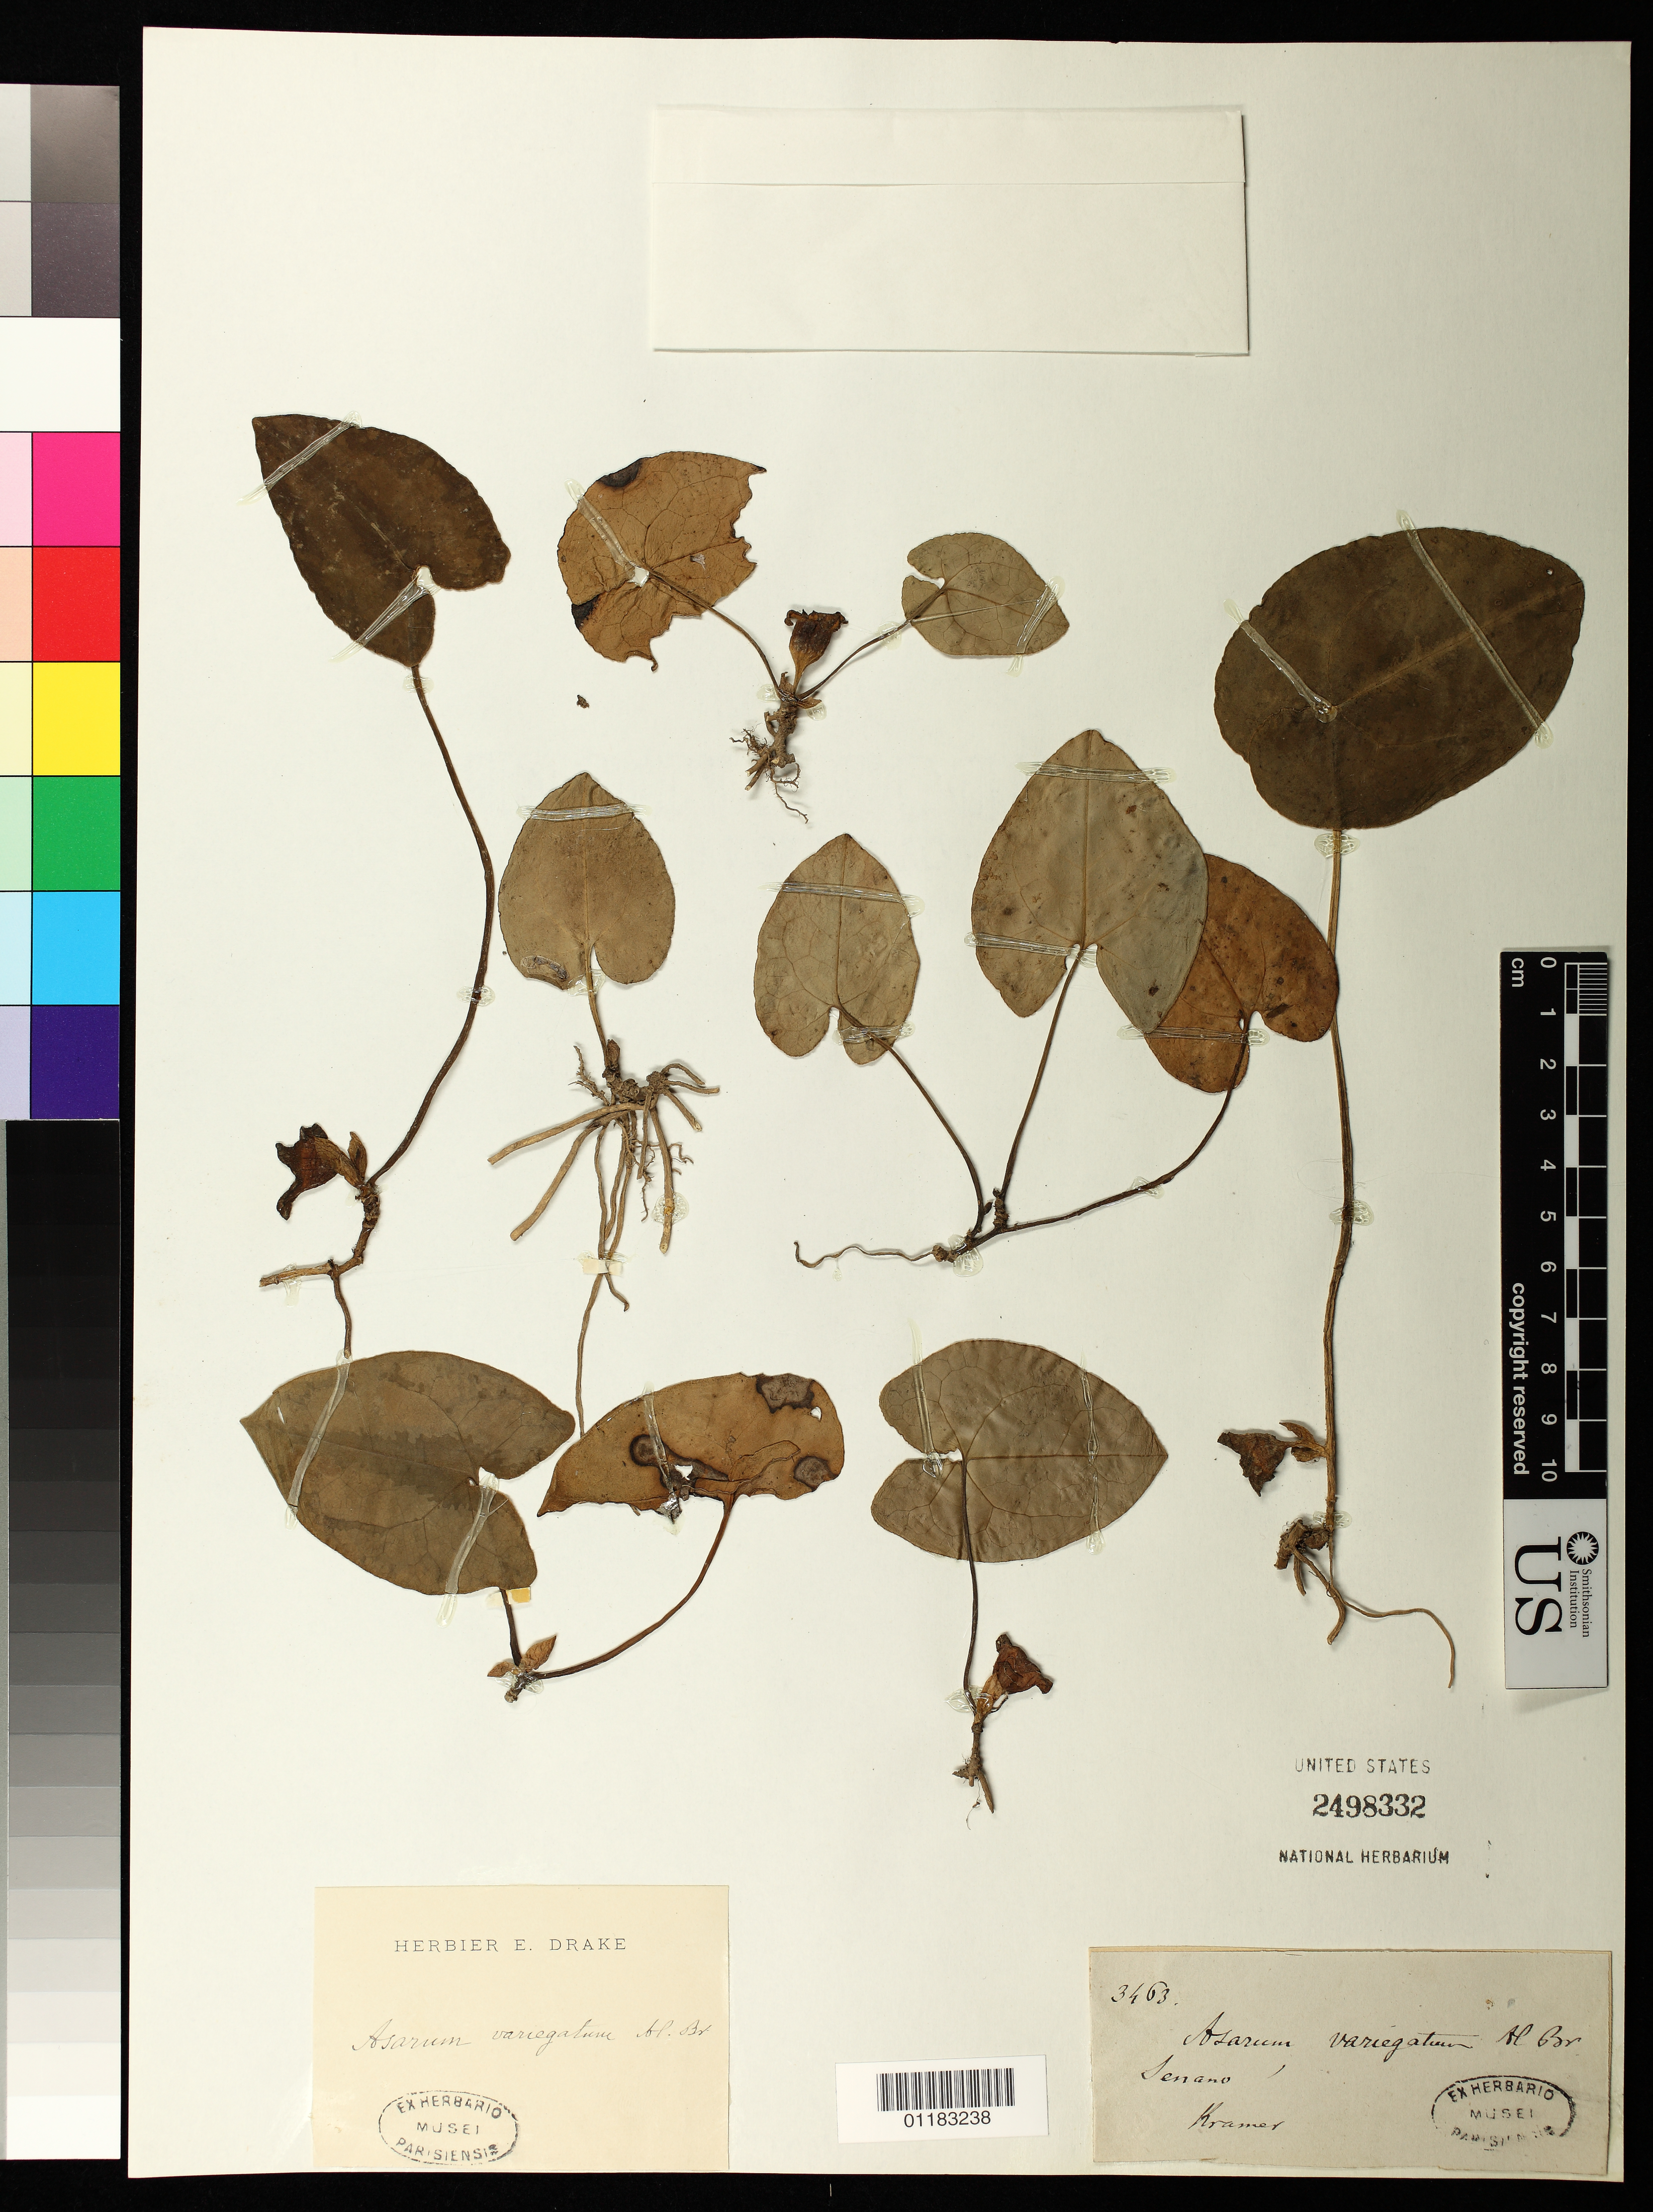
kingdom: Plantae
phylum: Tracheophyta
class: Magnoliopsida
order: Piperales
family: Aristolochiaceae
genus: Asarum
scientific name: Asarum variegatum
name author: A. Braun & C.D. Bouché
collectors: Kramer, --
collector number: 3463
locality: Serrano (sp.)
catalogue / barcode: US 2498332